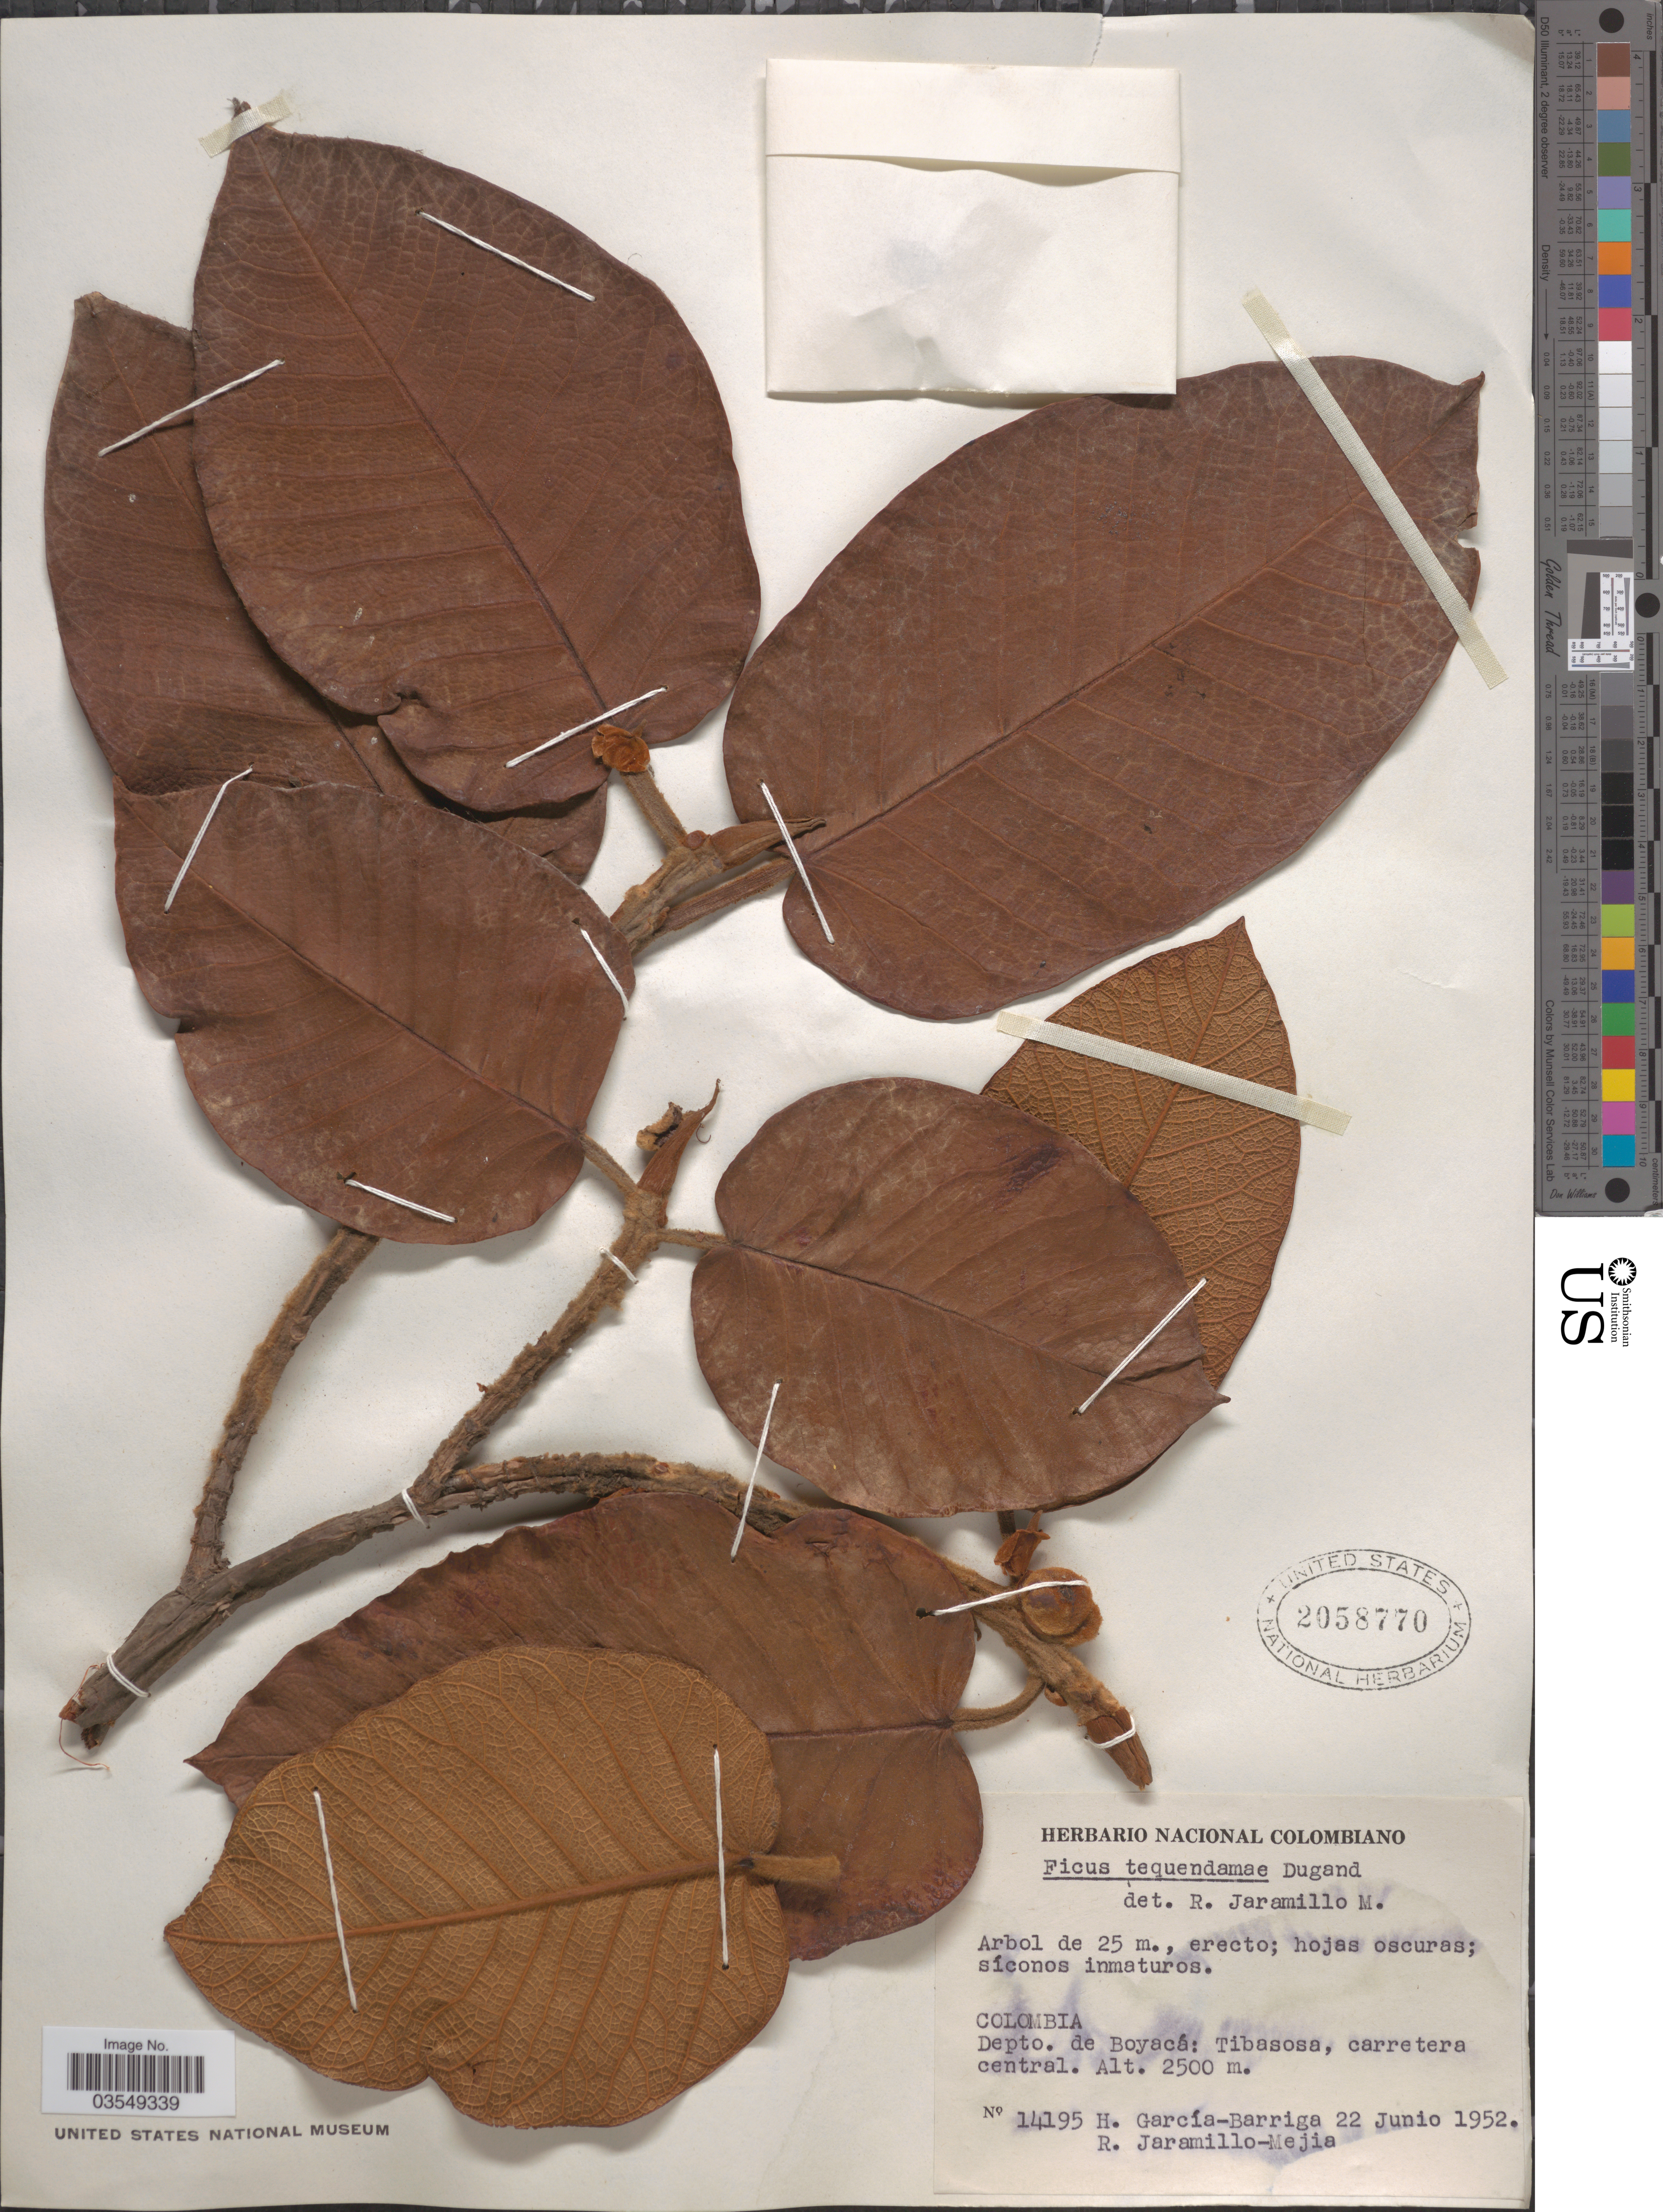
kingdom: Plantae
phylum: Tracheophyta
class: Magnoliopsida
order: Rosales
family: Moraceae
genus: Ficus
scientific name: Ficus tequendamae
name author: Dugand G.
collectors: H. García Barriga & R. Jaramillo M.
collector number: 14195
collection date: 1952-06-22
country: Colombia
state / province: Boyacá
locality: Depto. de Boyacá: Tibasosa, carretera central.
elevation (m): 2500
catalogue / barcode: US 2058770